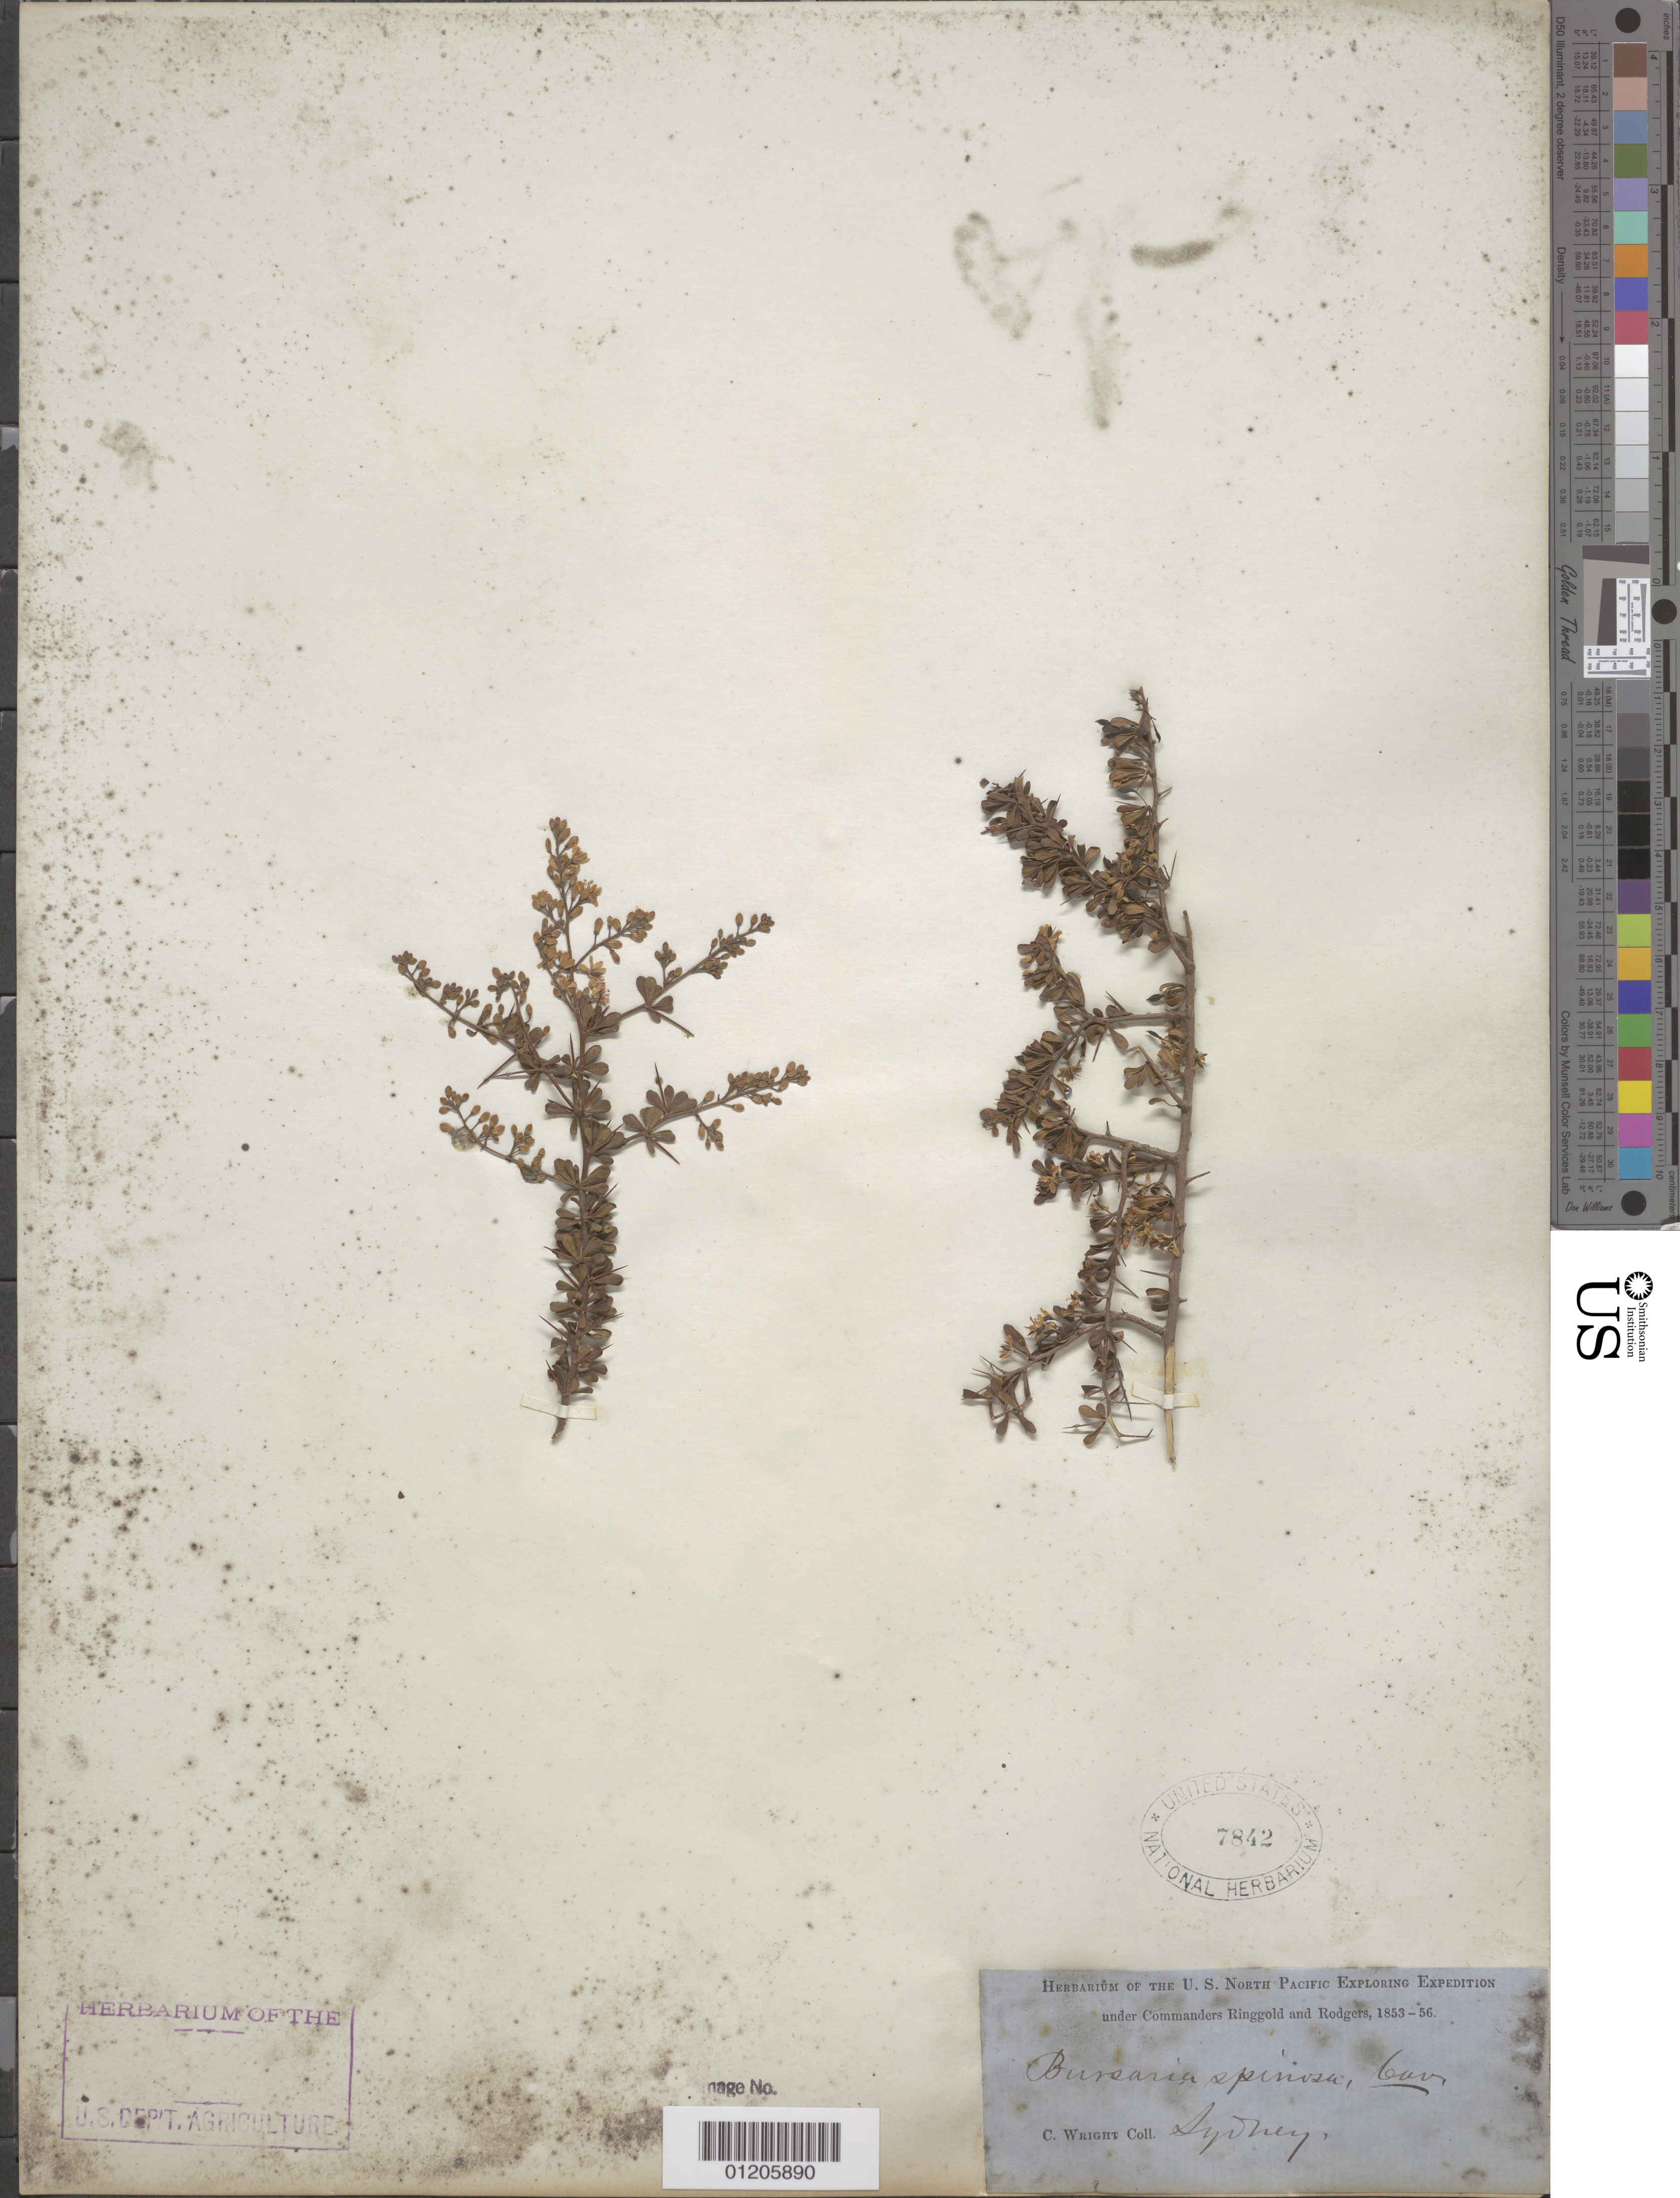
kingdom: Plantae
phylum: Tracheophyta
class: Magnoliopsida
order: Apiales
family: Pittosporaceae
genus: Bursaria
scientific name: Bursaria spinosa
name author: Cav.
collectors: C. Wright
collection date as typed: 1853 to -- -- 1856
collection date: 1853/1856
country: Australia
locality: Sydney.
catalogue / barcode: US 7842